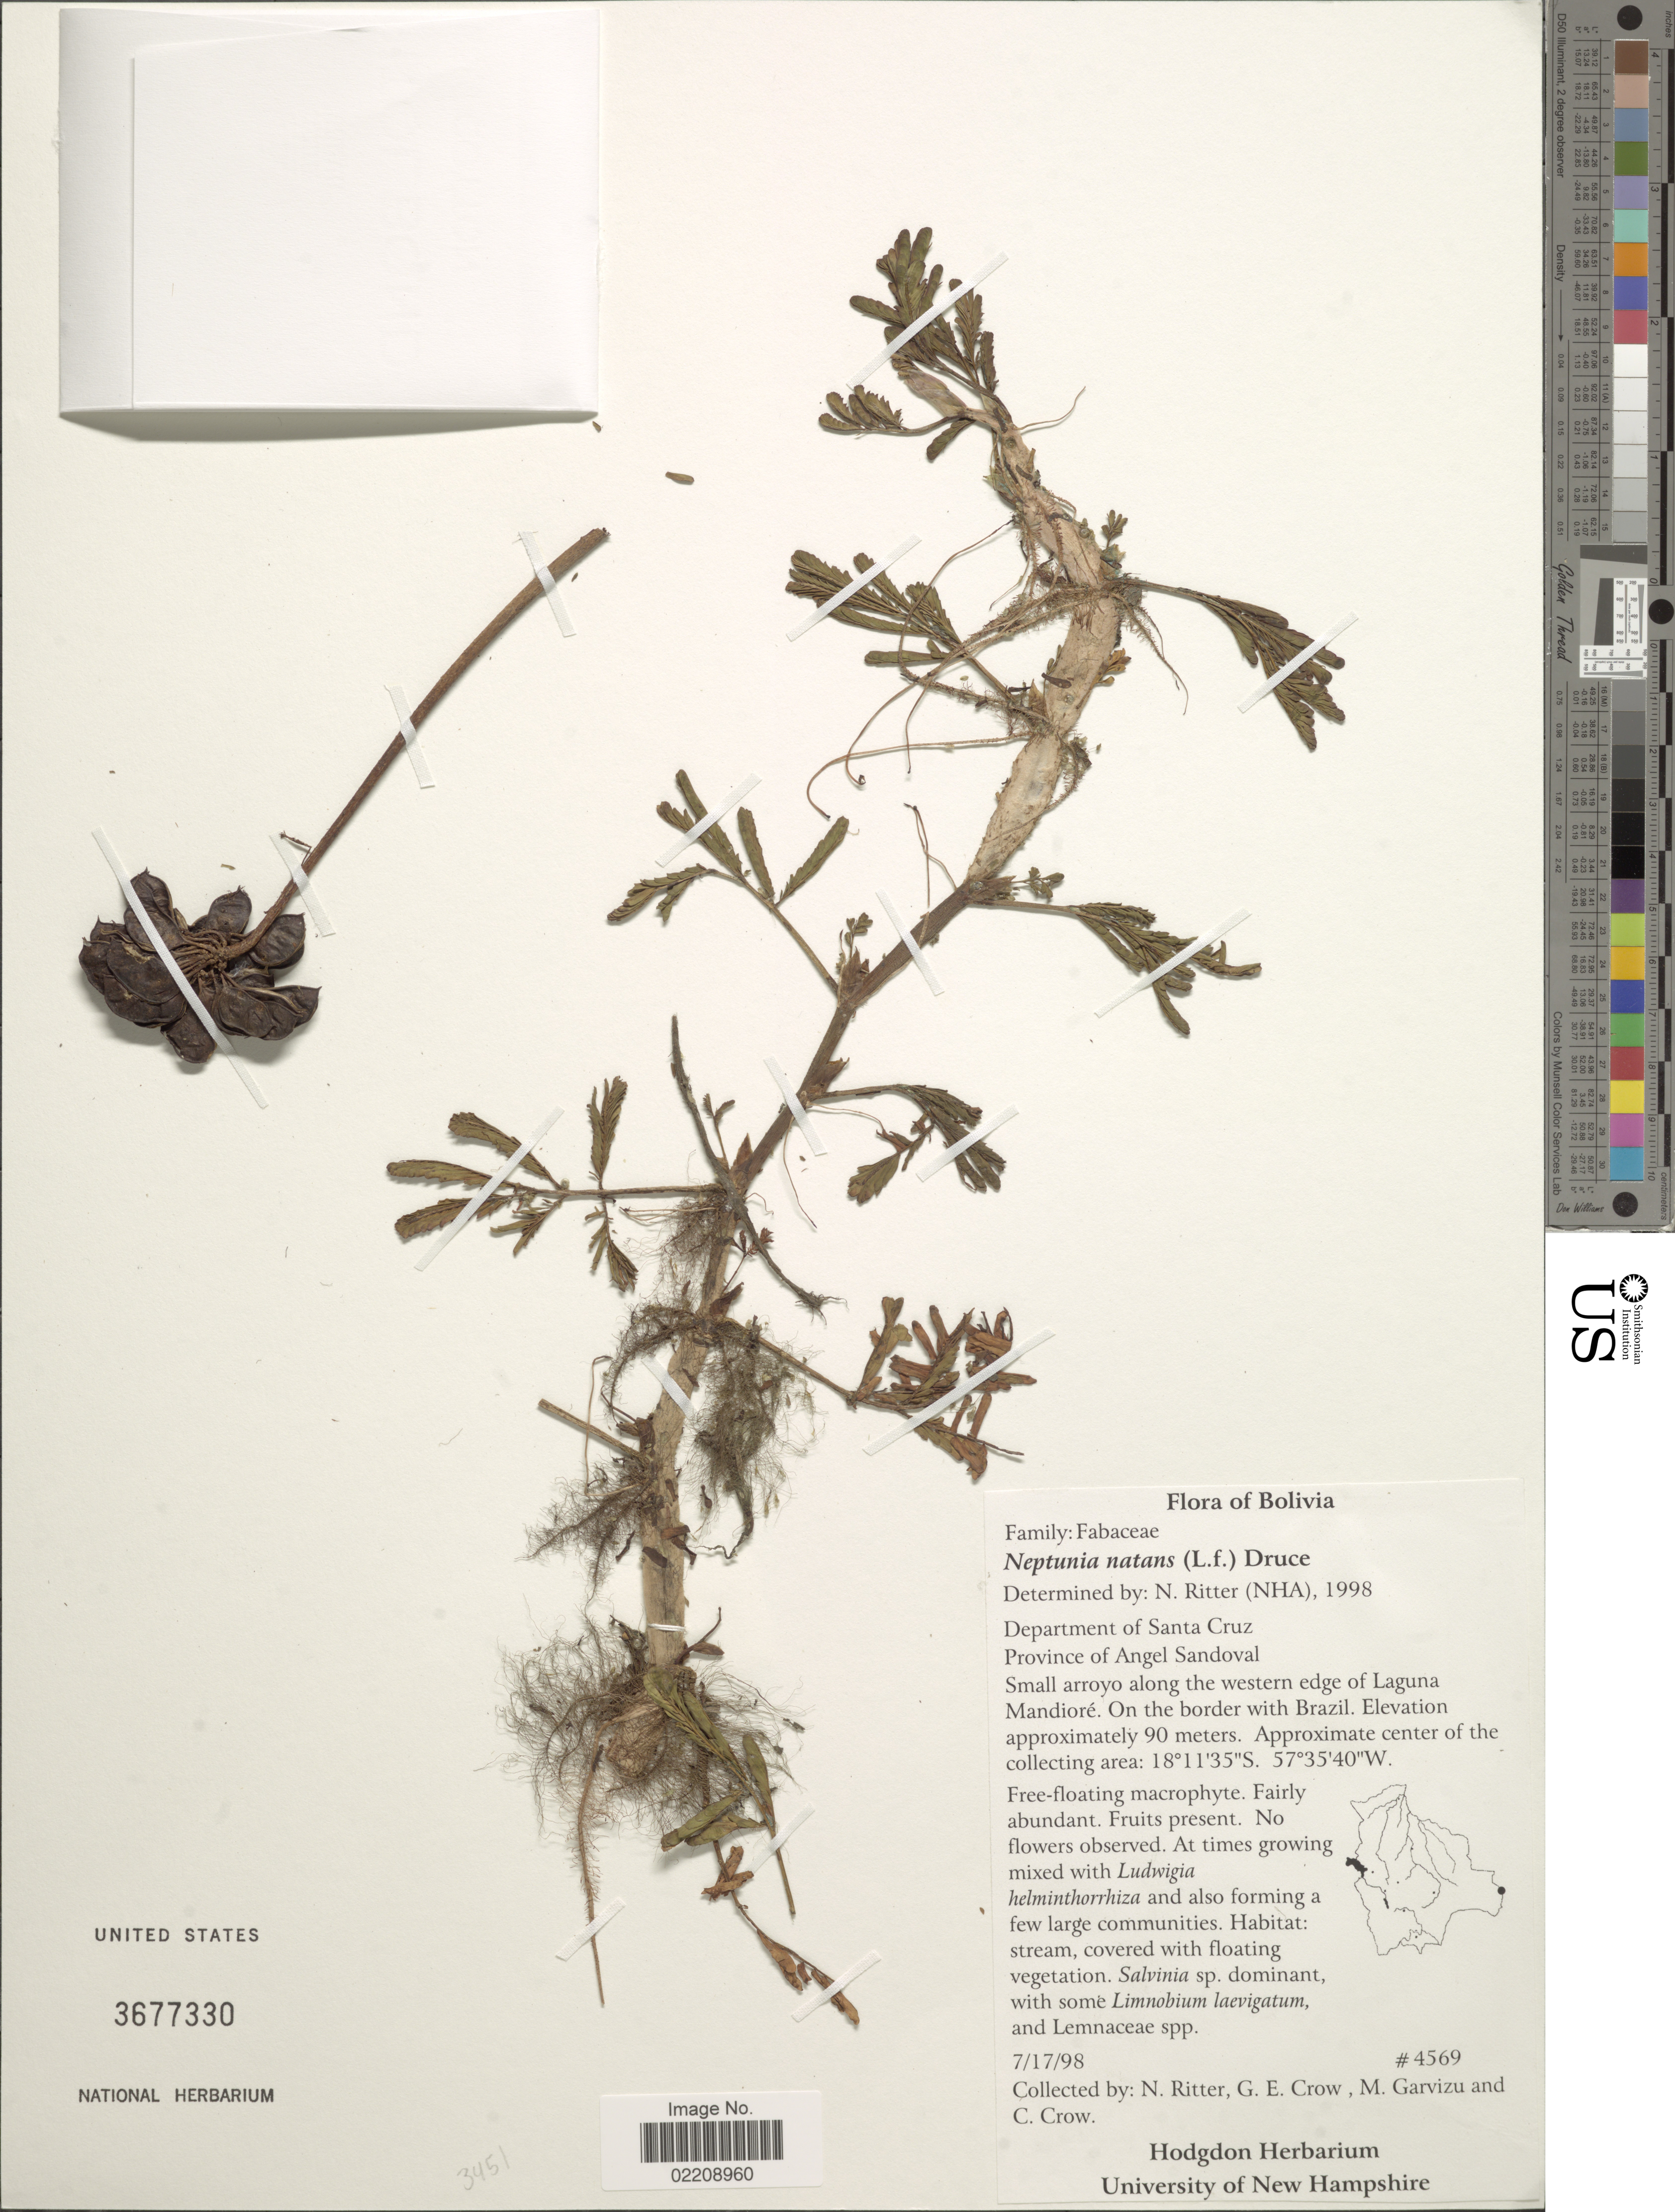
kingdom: Plantae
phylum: Tracheophyta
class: Magnoliopsida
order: Fabales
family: Fabaceae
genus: Neptunia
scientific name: Neptunia oleracea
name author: Lour.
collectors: N. Ritter, G. Crow, M. Garvizu & C. Crow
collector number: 4569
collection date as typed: Transcribed d/m/y: 17/7/98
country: Bolivia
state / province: Santa Cruz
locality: Province of Angel Sandoval, Small arroyo along the western edge of Laguna Mandiore. On the border of Brazil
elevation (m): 90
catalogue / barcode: US 3677330